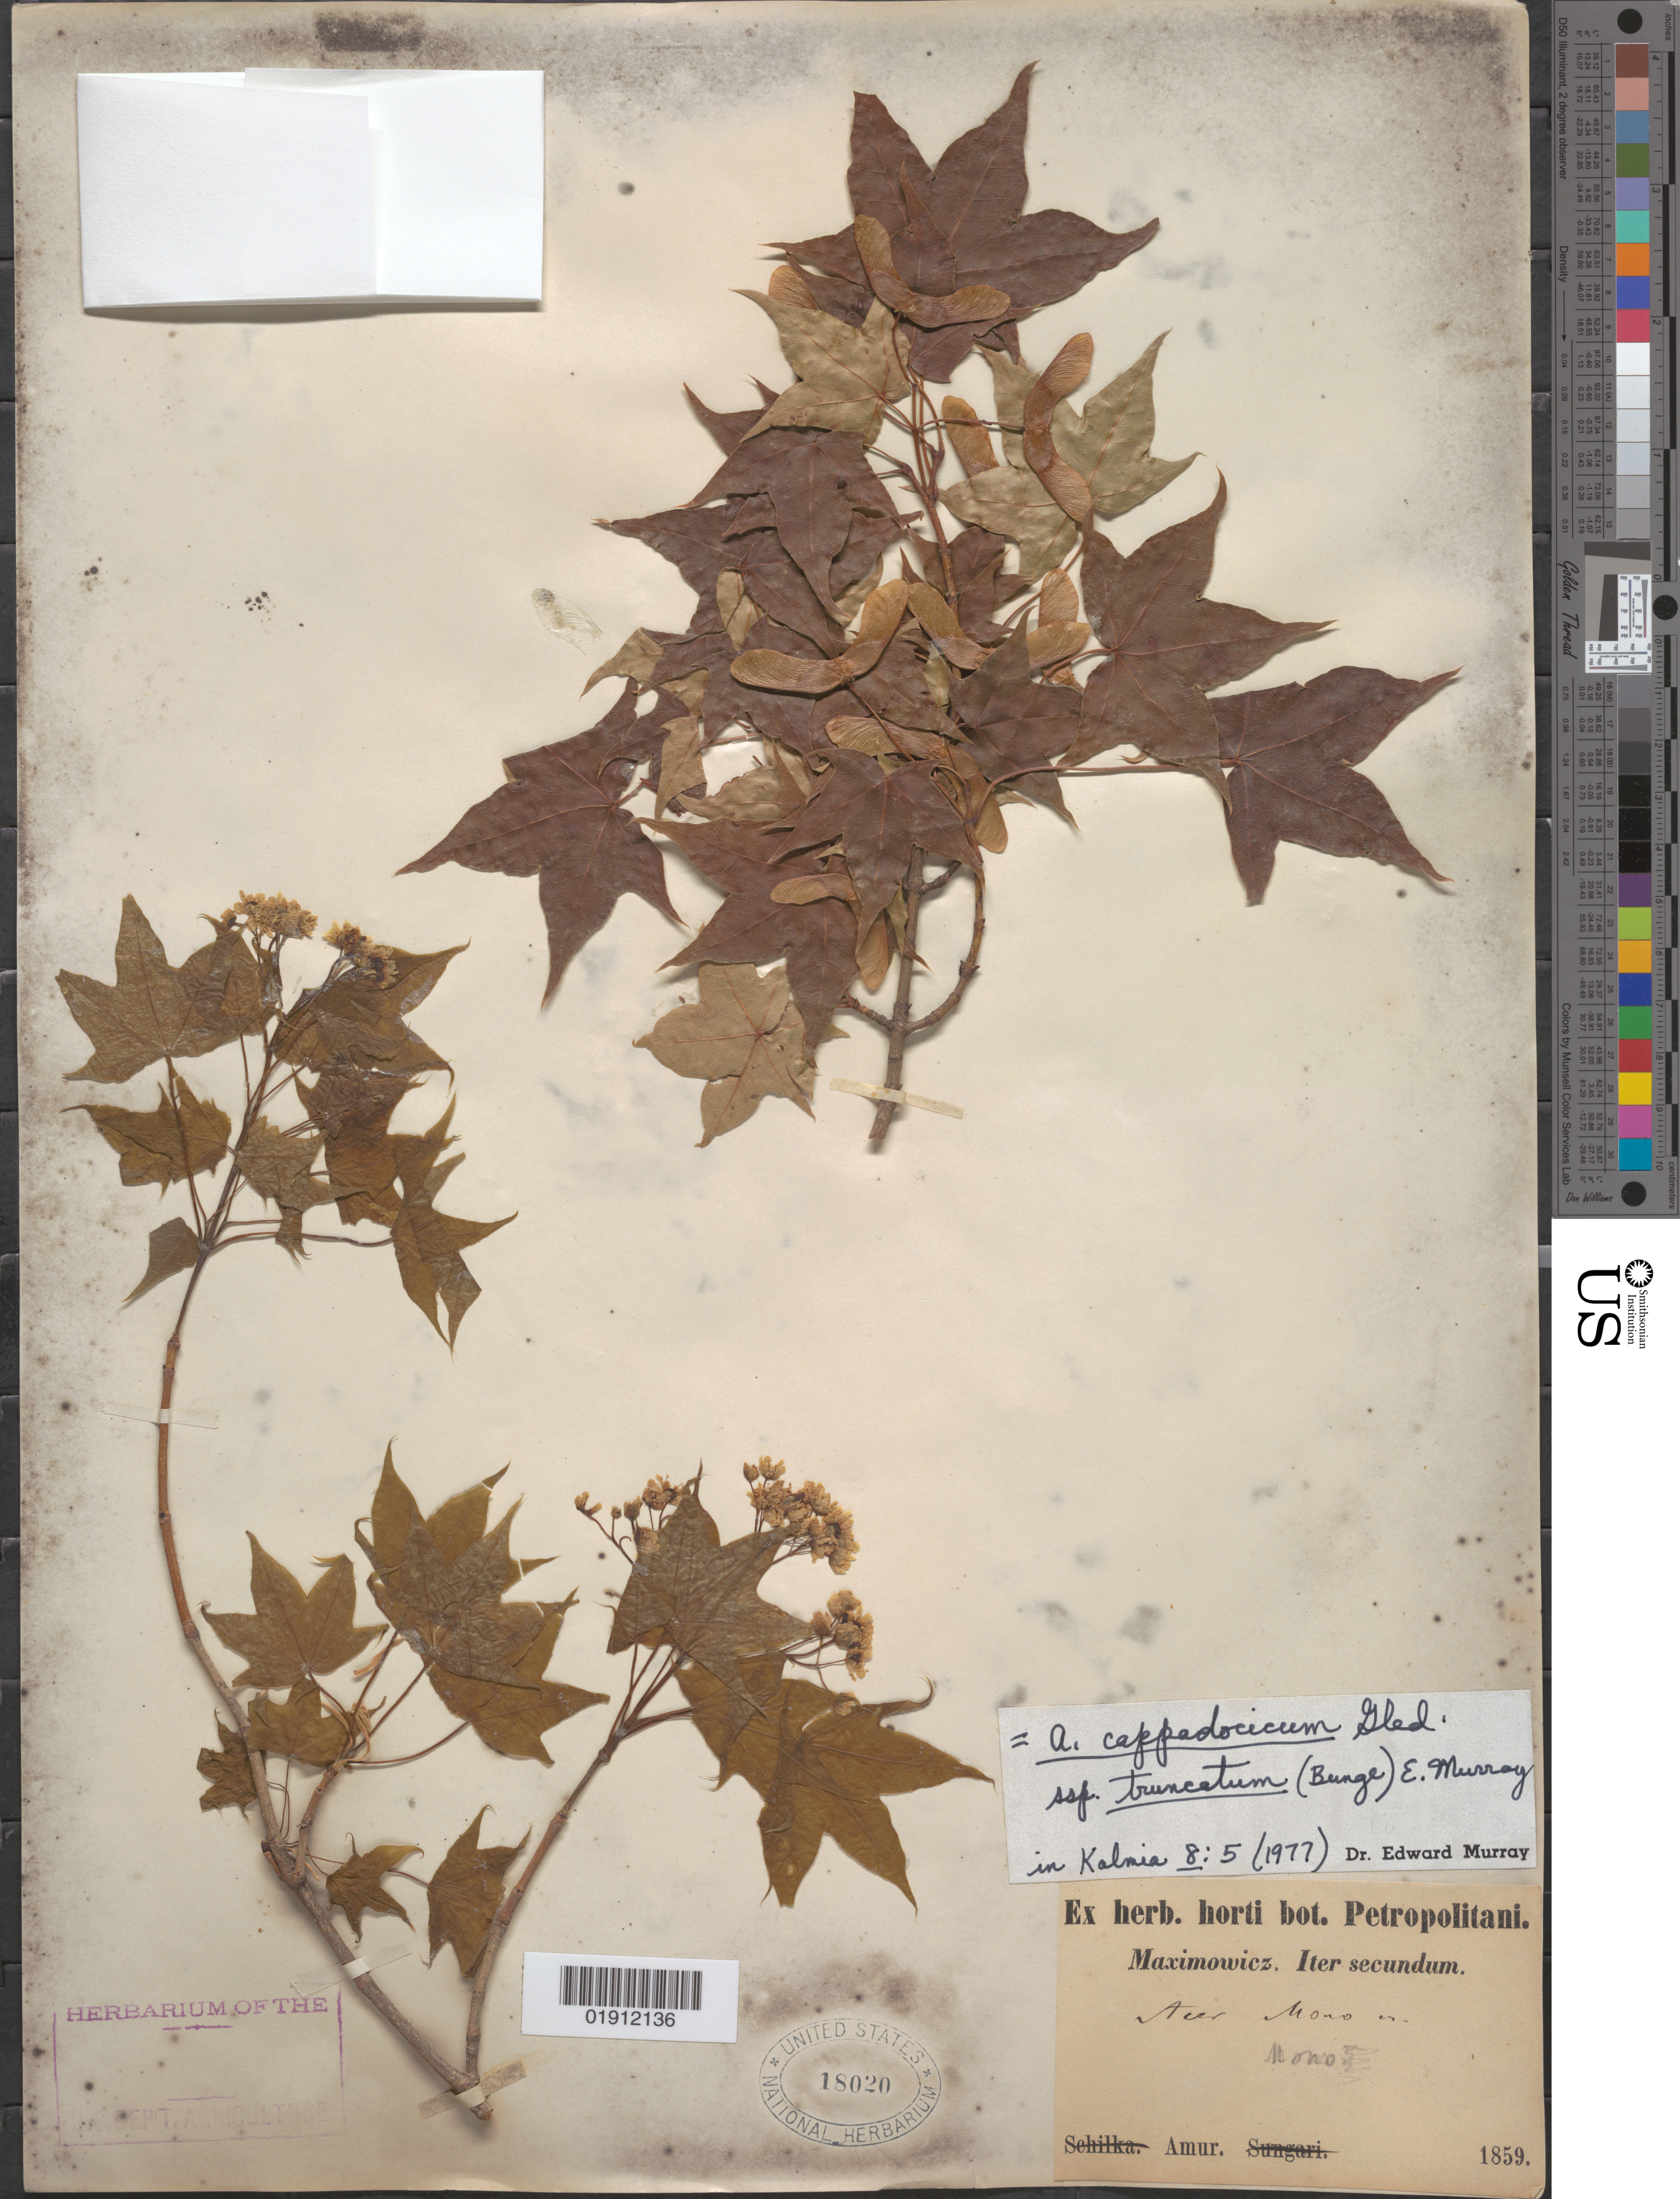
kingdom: Plantae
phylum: Tracheophyta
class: Magnoliopsida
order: Sapindales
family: Sapindaceae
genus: Acer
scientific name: Acer cappadocicum subsp. truncatum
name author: (Bunge) A.E. Murray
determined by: Murray, Edward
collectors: C. J. Maximowicz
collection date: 1859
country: Russian Federation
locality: Anur [Ingushetiya?]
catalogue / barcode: US 18020